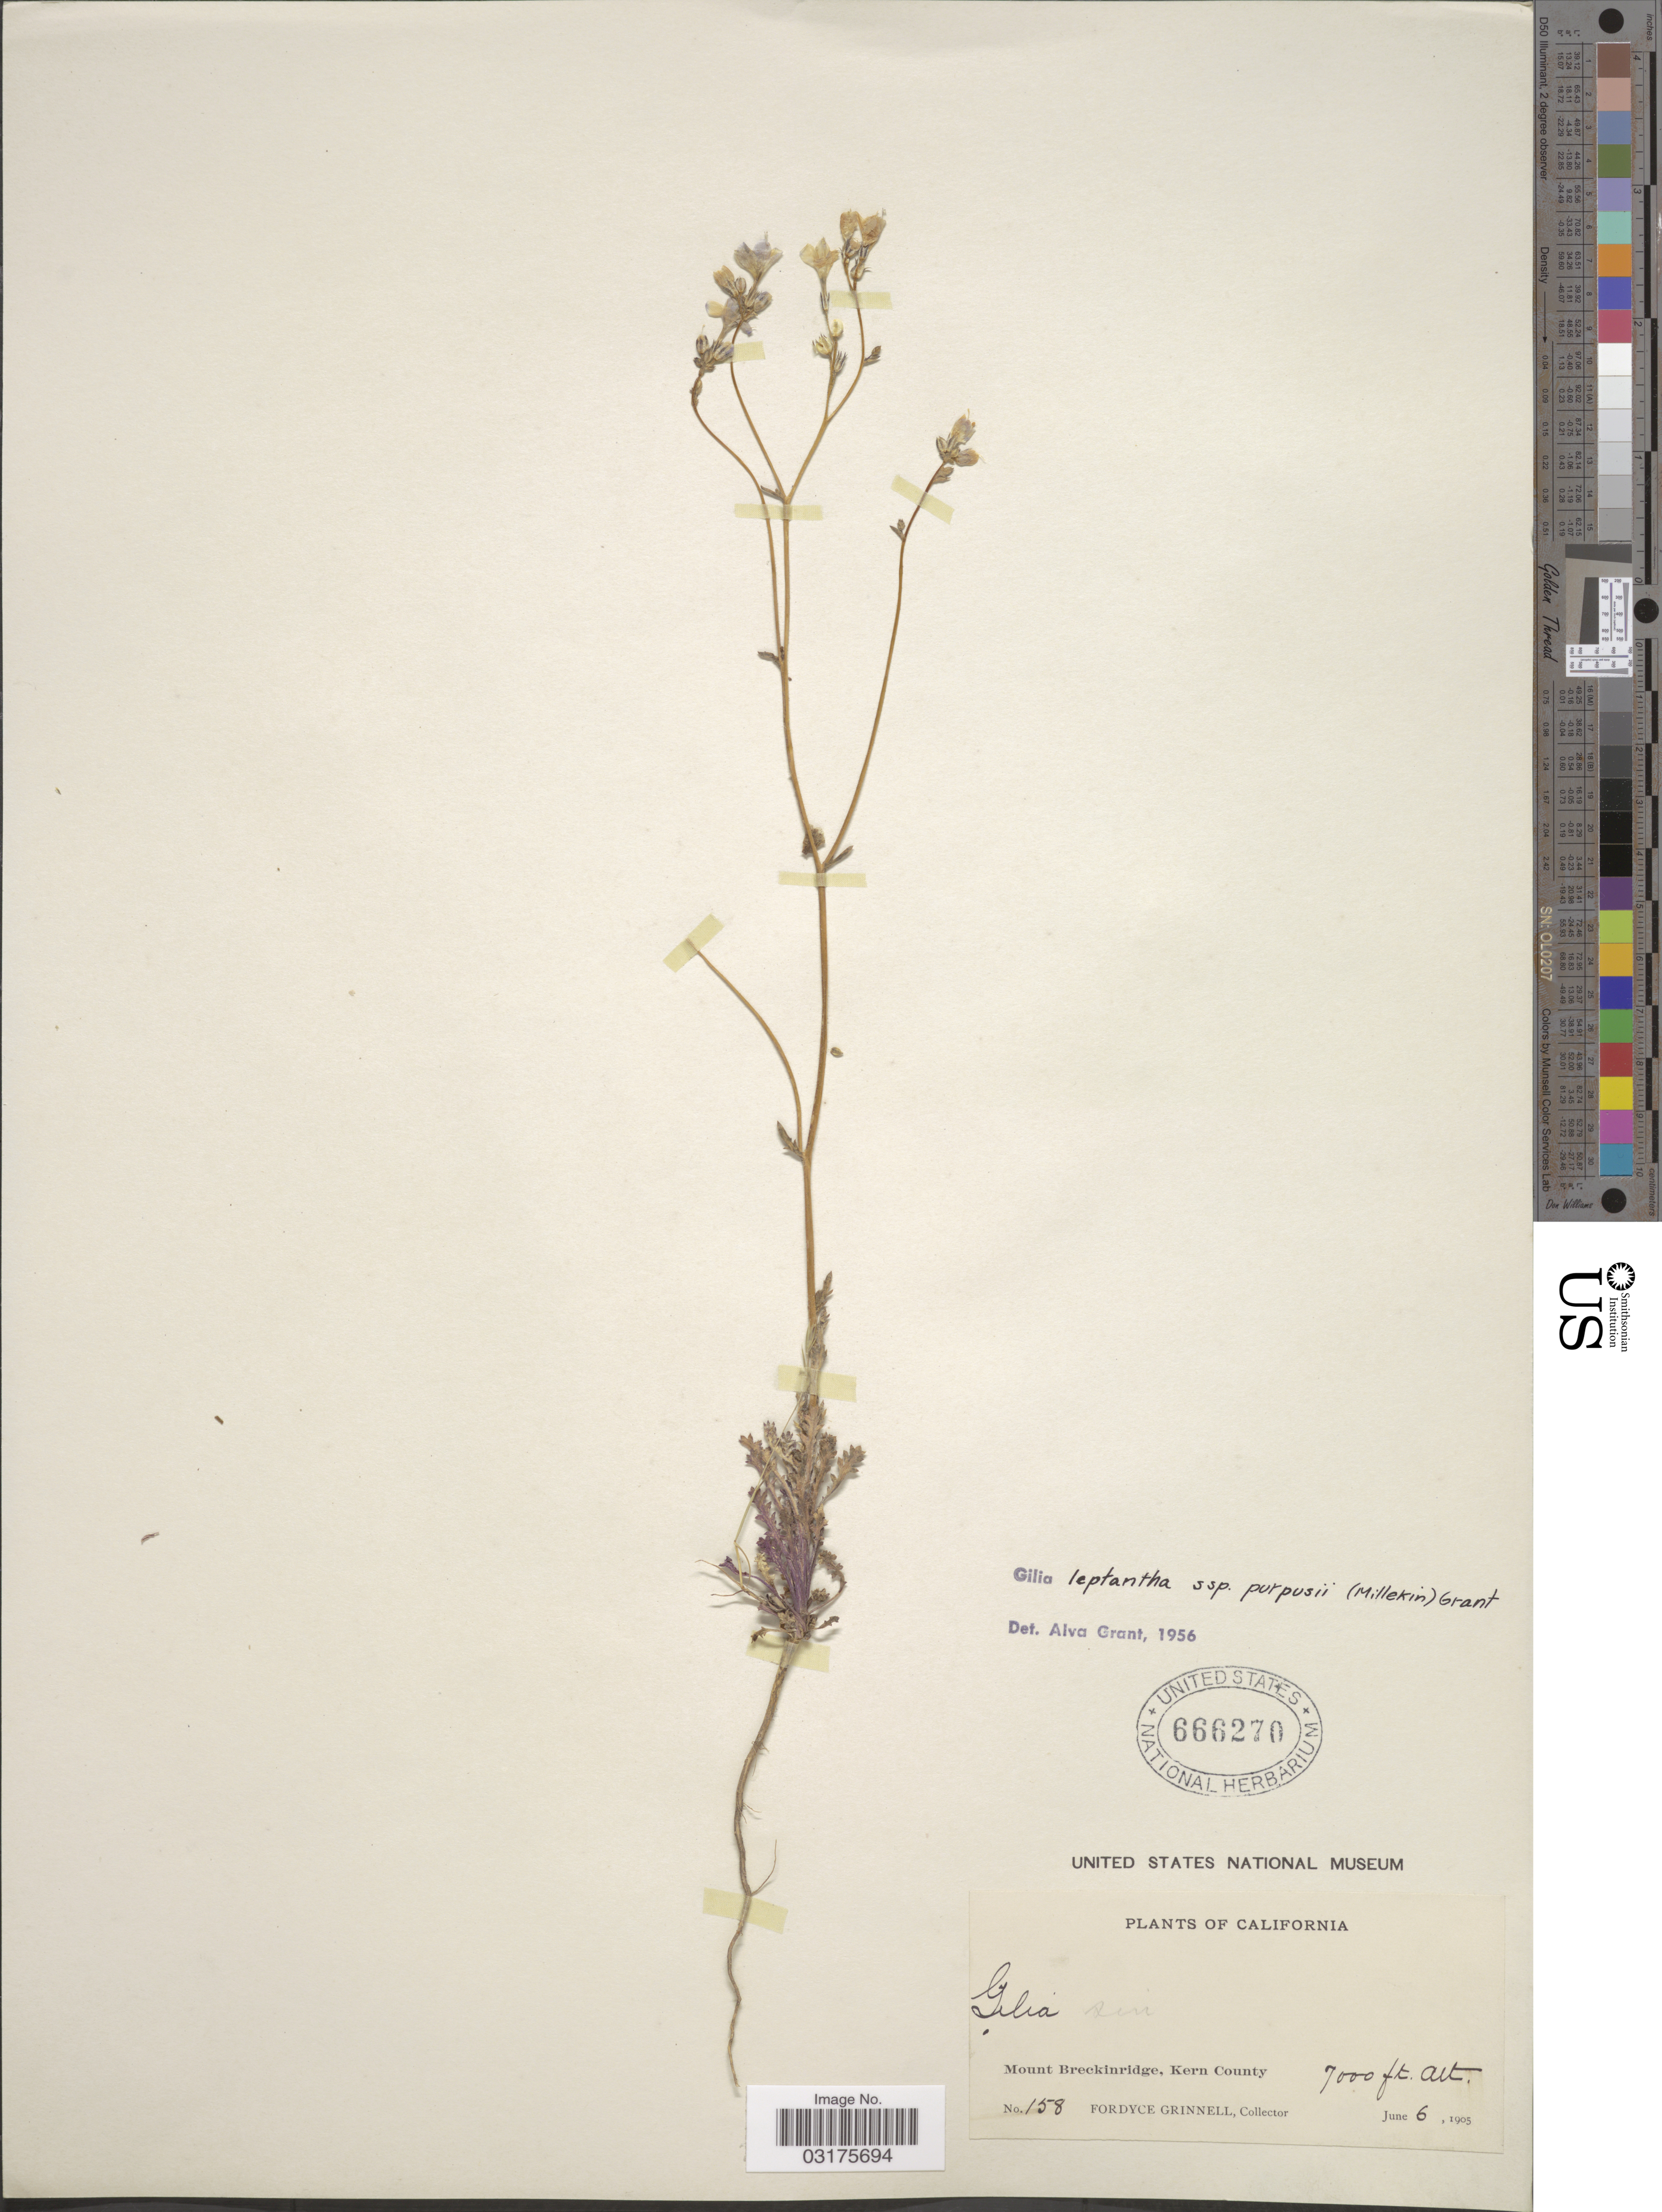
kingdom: Plantae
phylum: Tracheophyta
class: Magnoliopsida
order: Ericales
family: Polemoniaceae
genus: Gilia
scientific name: Gilia leptantha subsp. purpusii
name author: (Milliken) A.D. Grant & V.E. Grant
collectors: F. Grinnell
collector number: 158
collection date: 1905-06-06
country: United States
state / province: California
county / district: Kern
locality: Mount Breckinridge, Kern County.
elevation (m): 2134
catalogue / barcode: US 666270